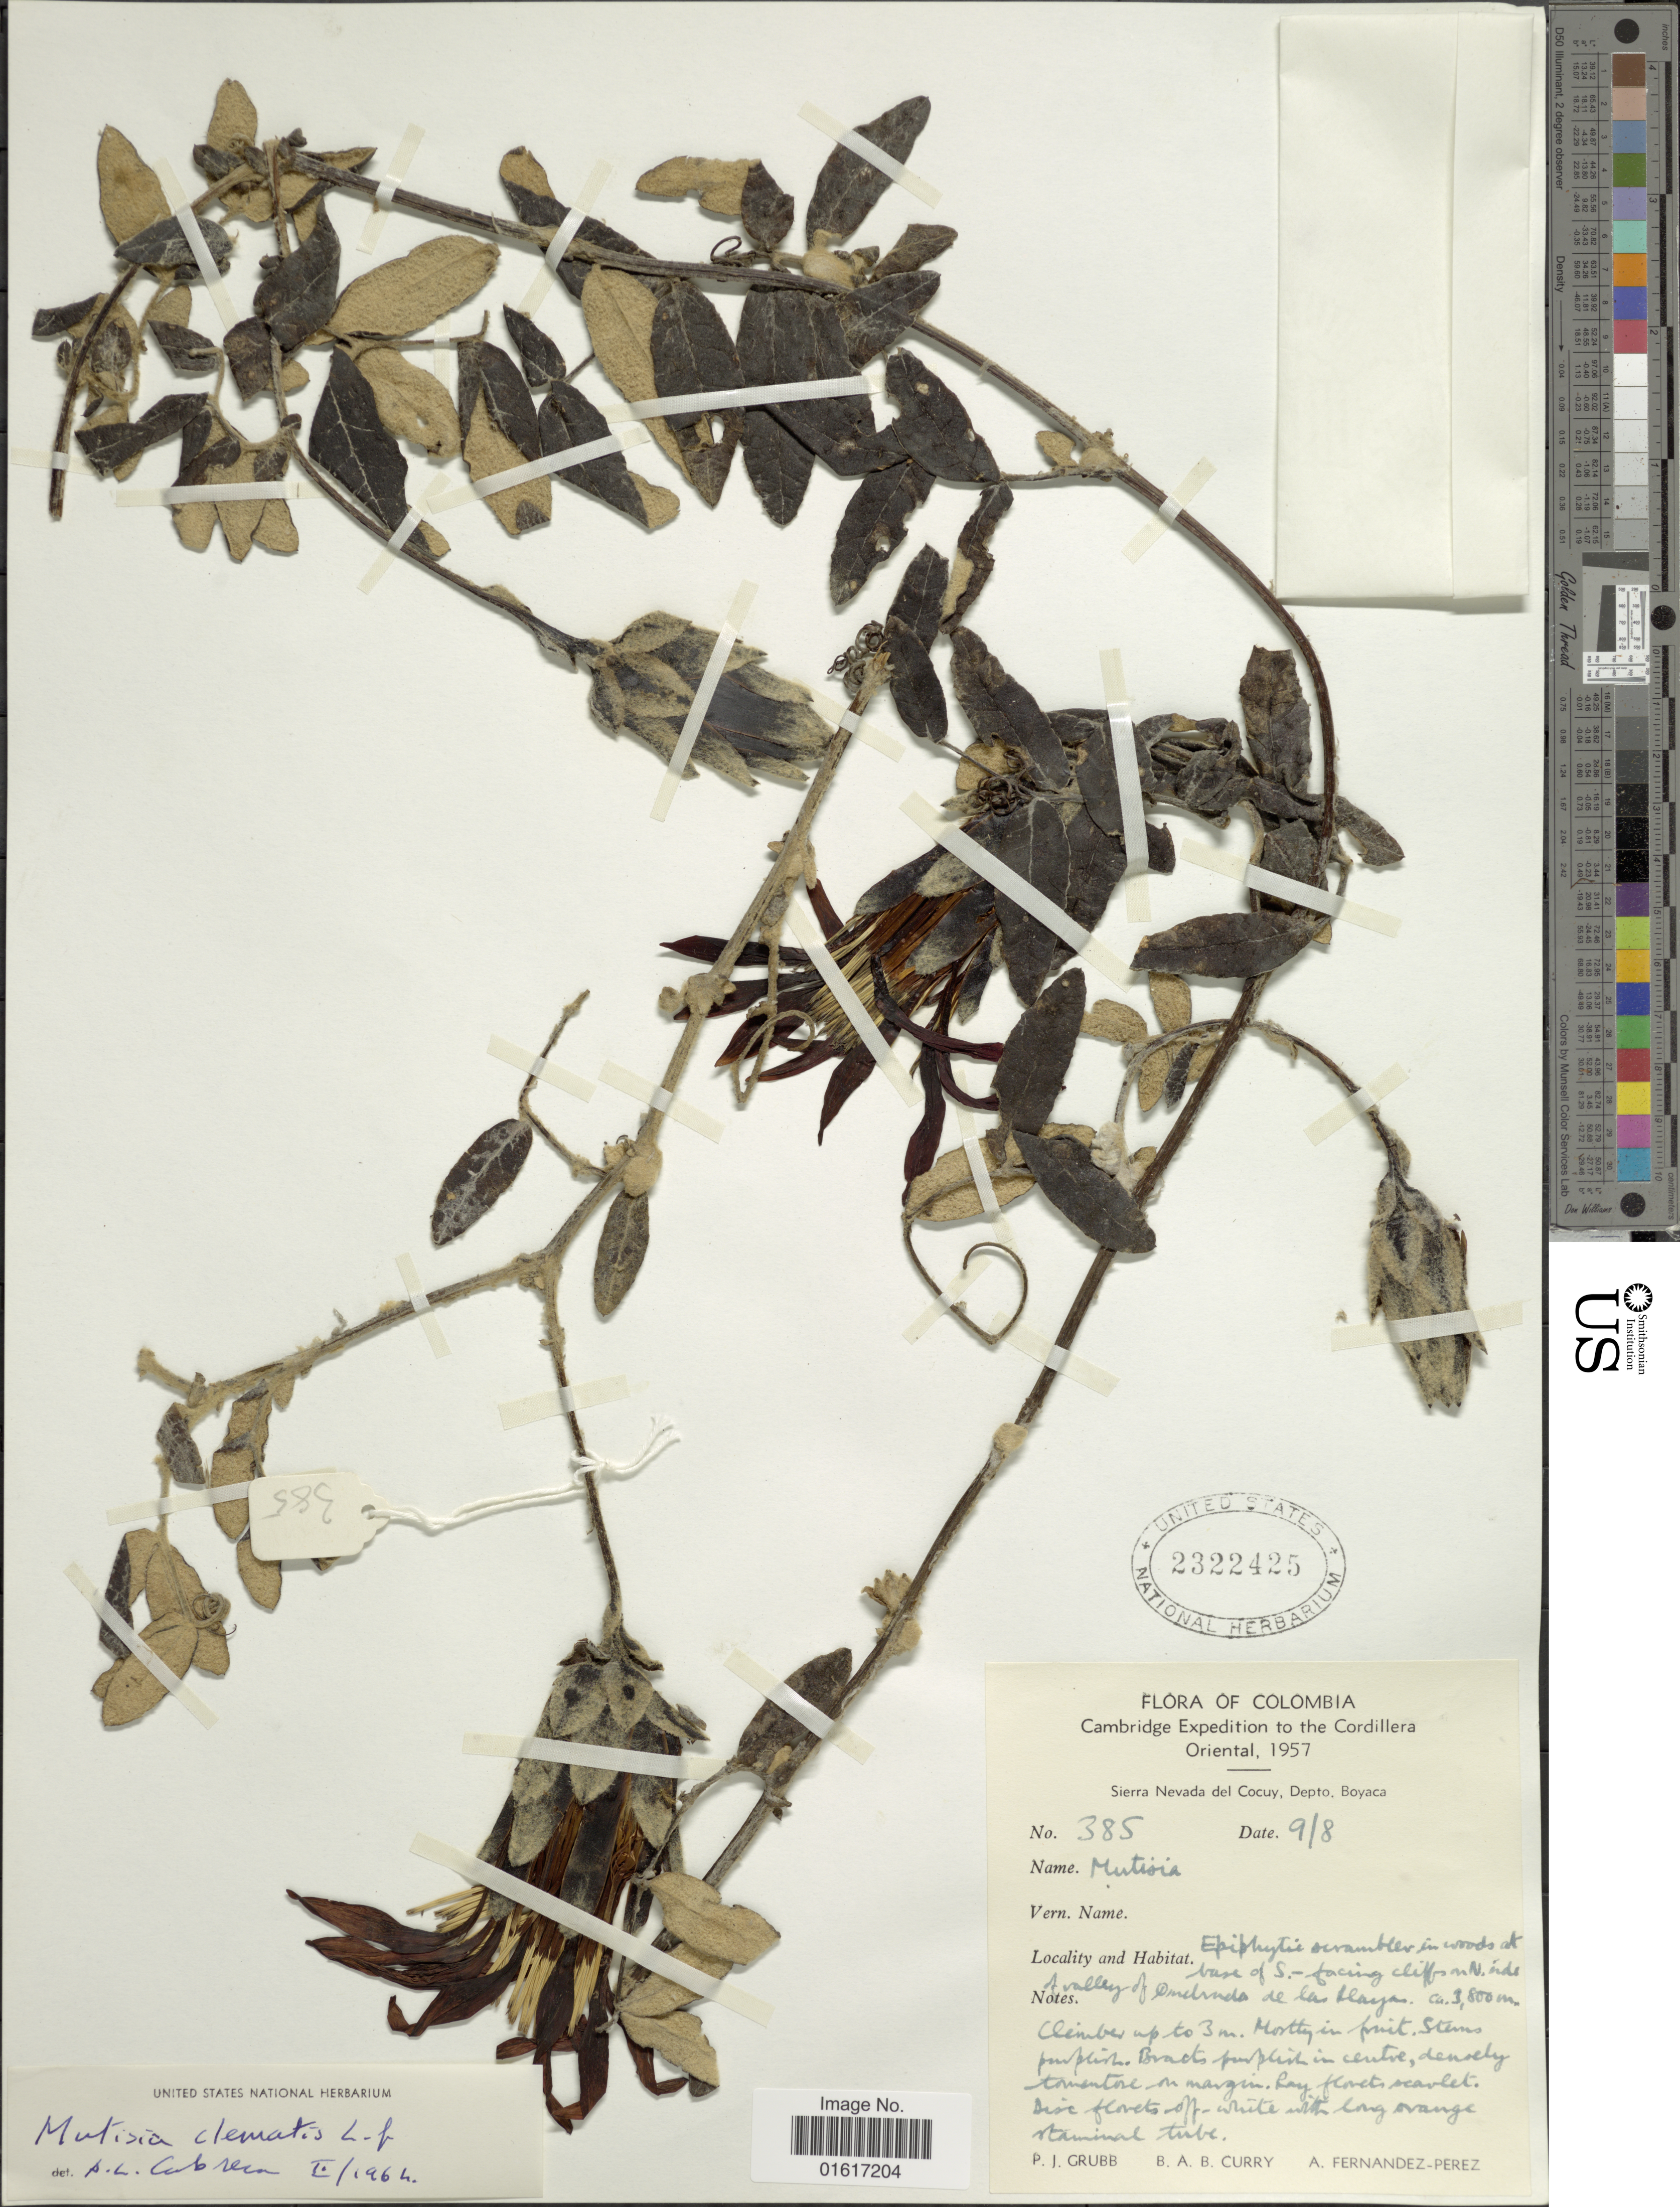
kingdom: Plantae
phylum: Tracheophyta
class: Magnoliopsida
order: Asterales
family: Asteraceae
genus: Mutisia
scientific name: Mutisia clematis var. clematis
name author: L. f.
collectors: P. J. Grubb, B. Curry & A. Fernández-Pérez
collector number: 385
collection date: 1957-08-09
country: Colombia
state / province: Boyacá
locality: Cordillera Oriental. Sierra Nevada del Cocuy. At base of S.-facing cliffs on N. side of valley of Quebrada de la Playa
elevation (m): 3800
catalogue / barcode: US 2322425